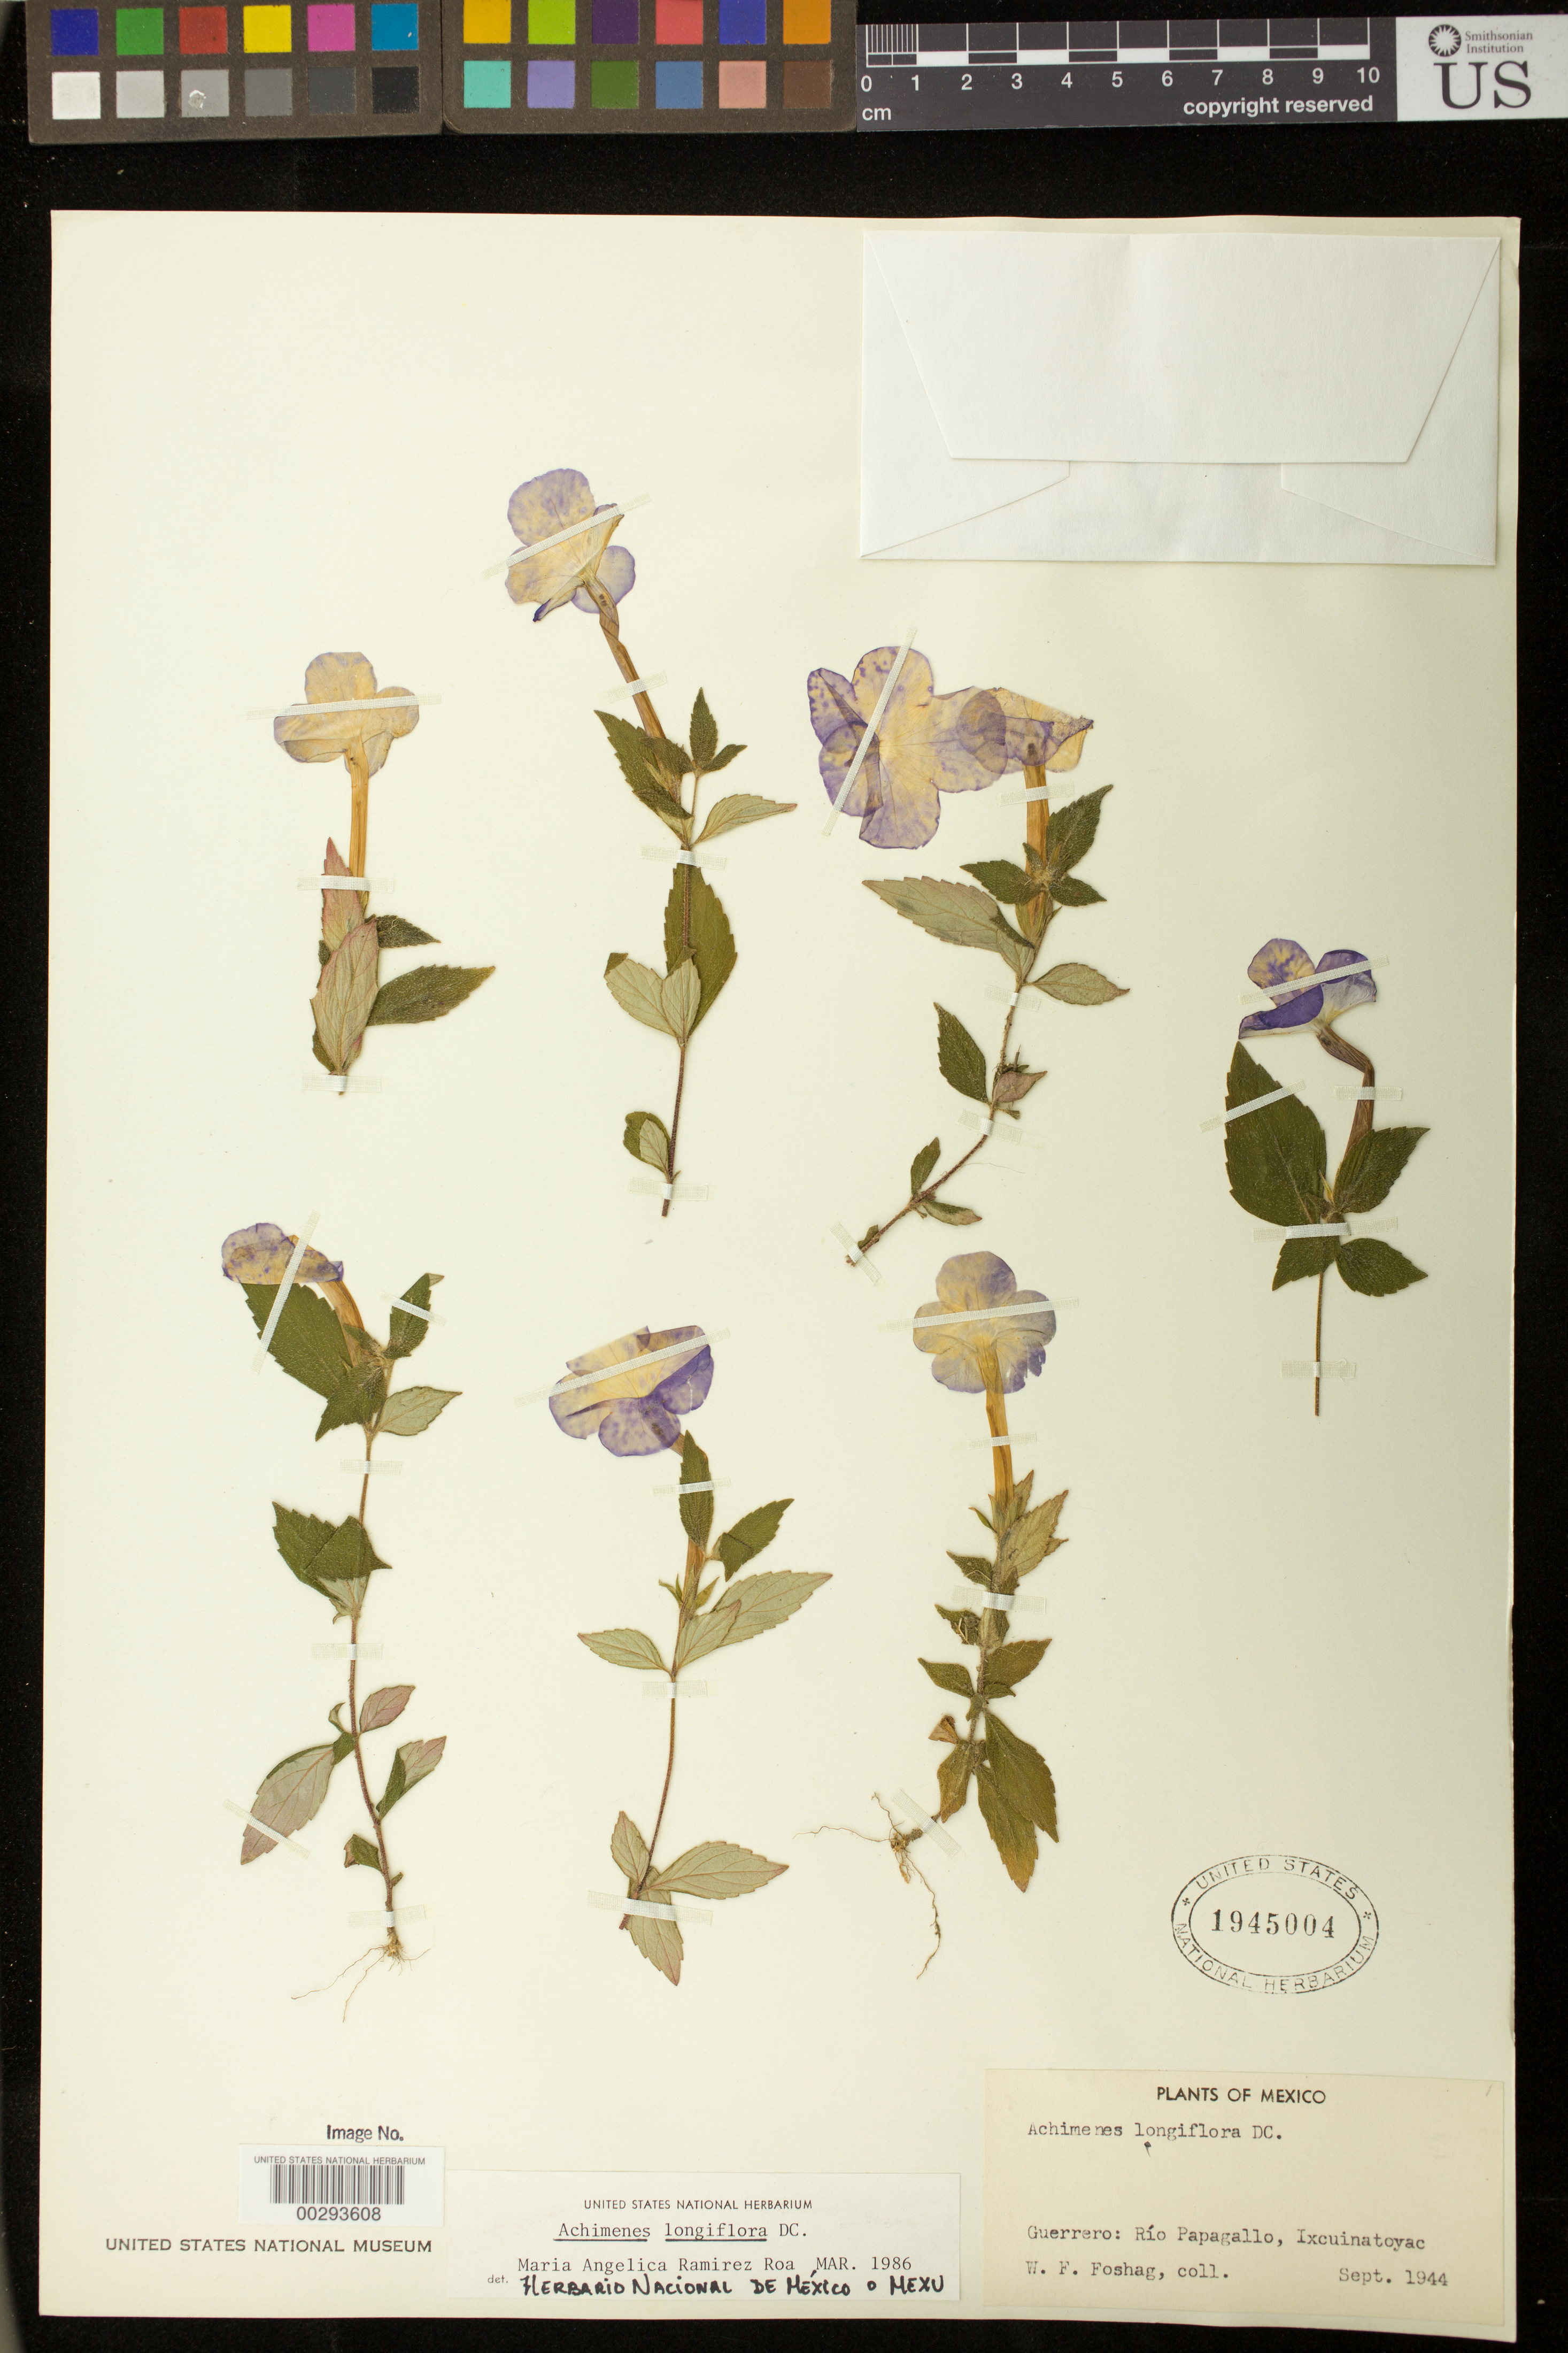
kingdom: Plantae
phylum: Tracheophyta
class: Magnoliopsida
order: Lamiales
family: Gesneriaceae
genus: Achimenes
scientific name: Achimenes longiflora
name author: DC.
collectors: W. Foshag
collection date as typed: Sep 1944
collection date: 1944-09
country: Mexico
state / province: Guerrero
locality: Rio Papagallo, Ixcuinatoyac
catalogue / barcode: US 1945004